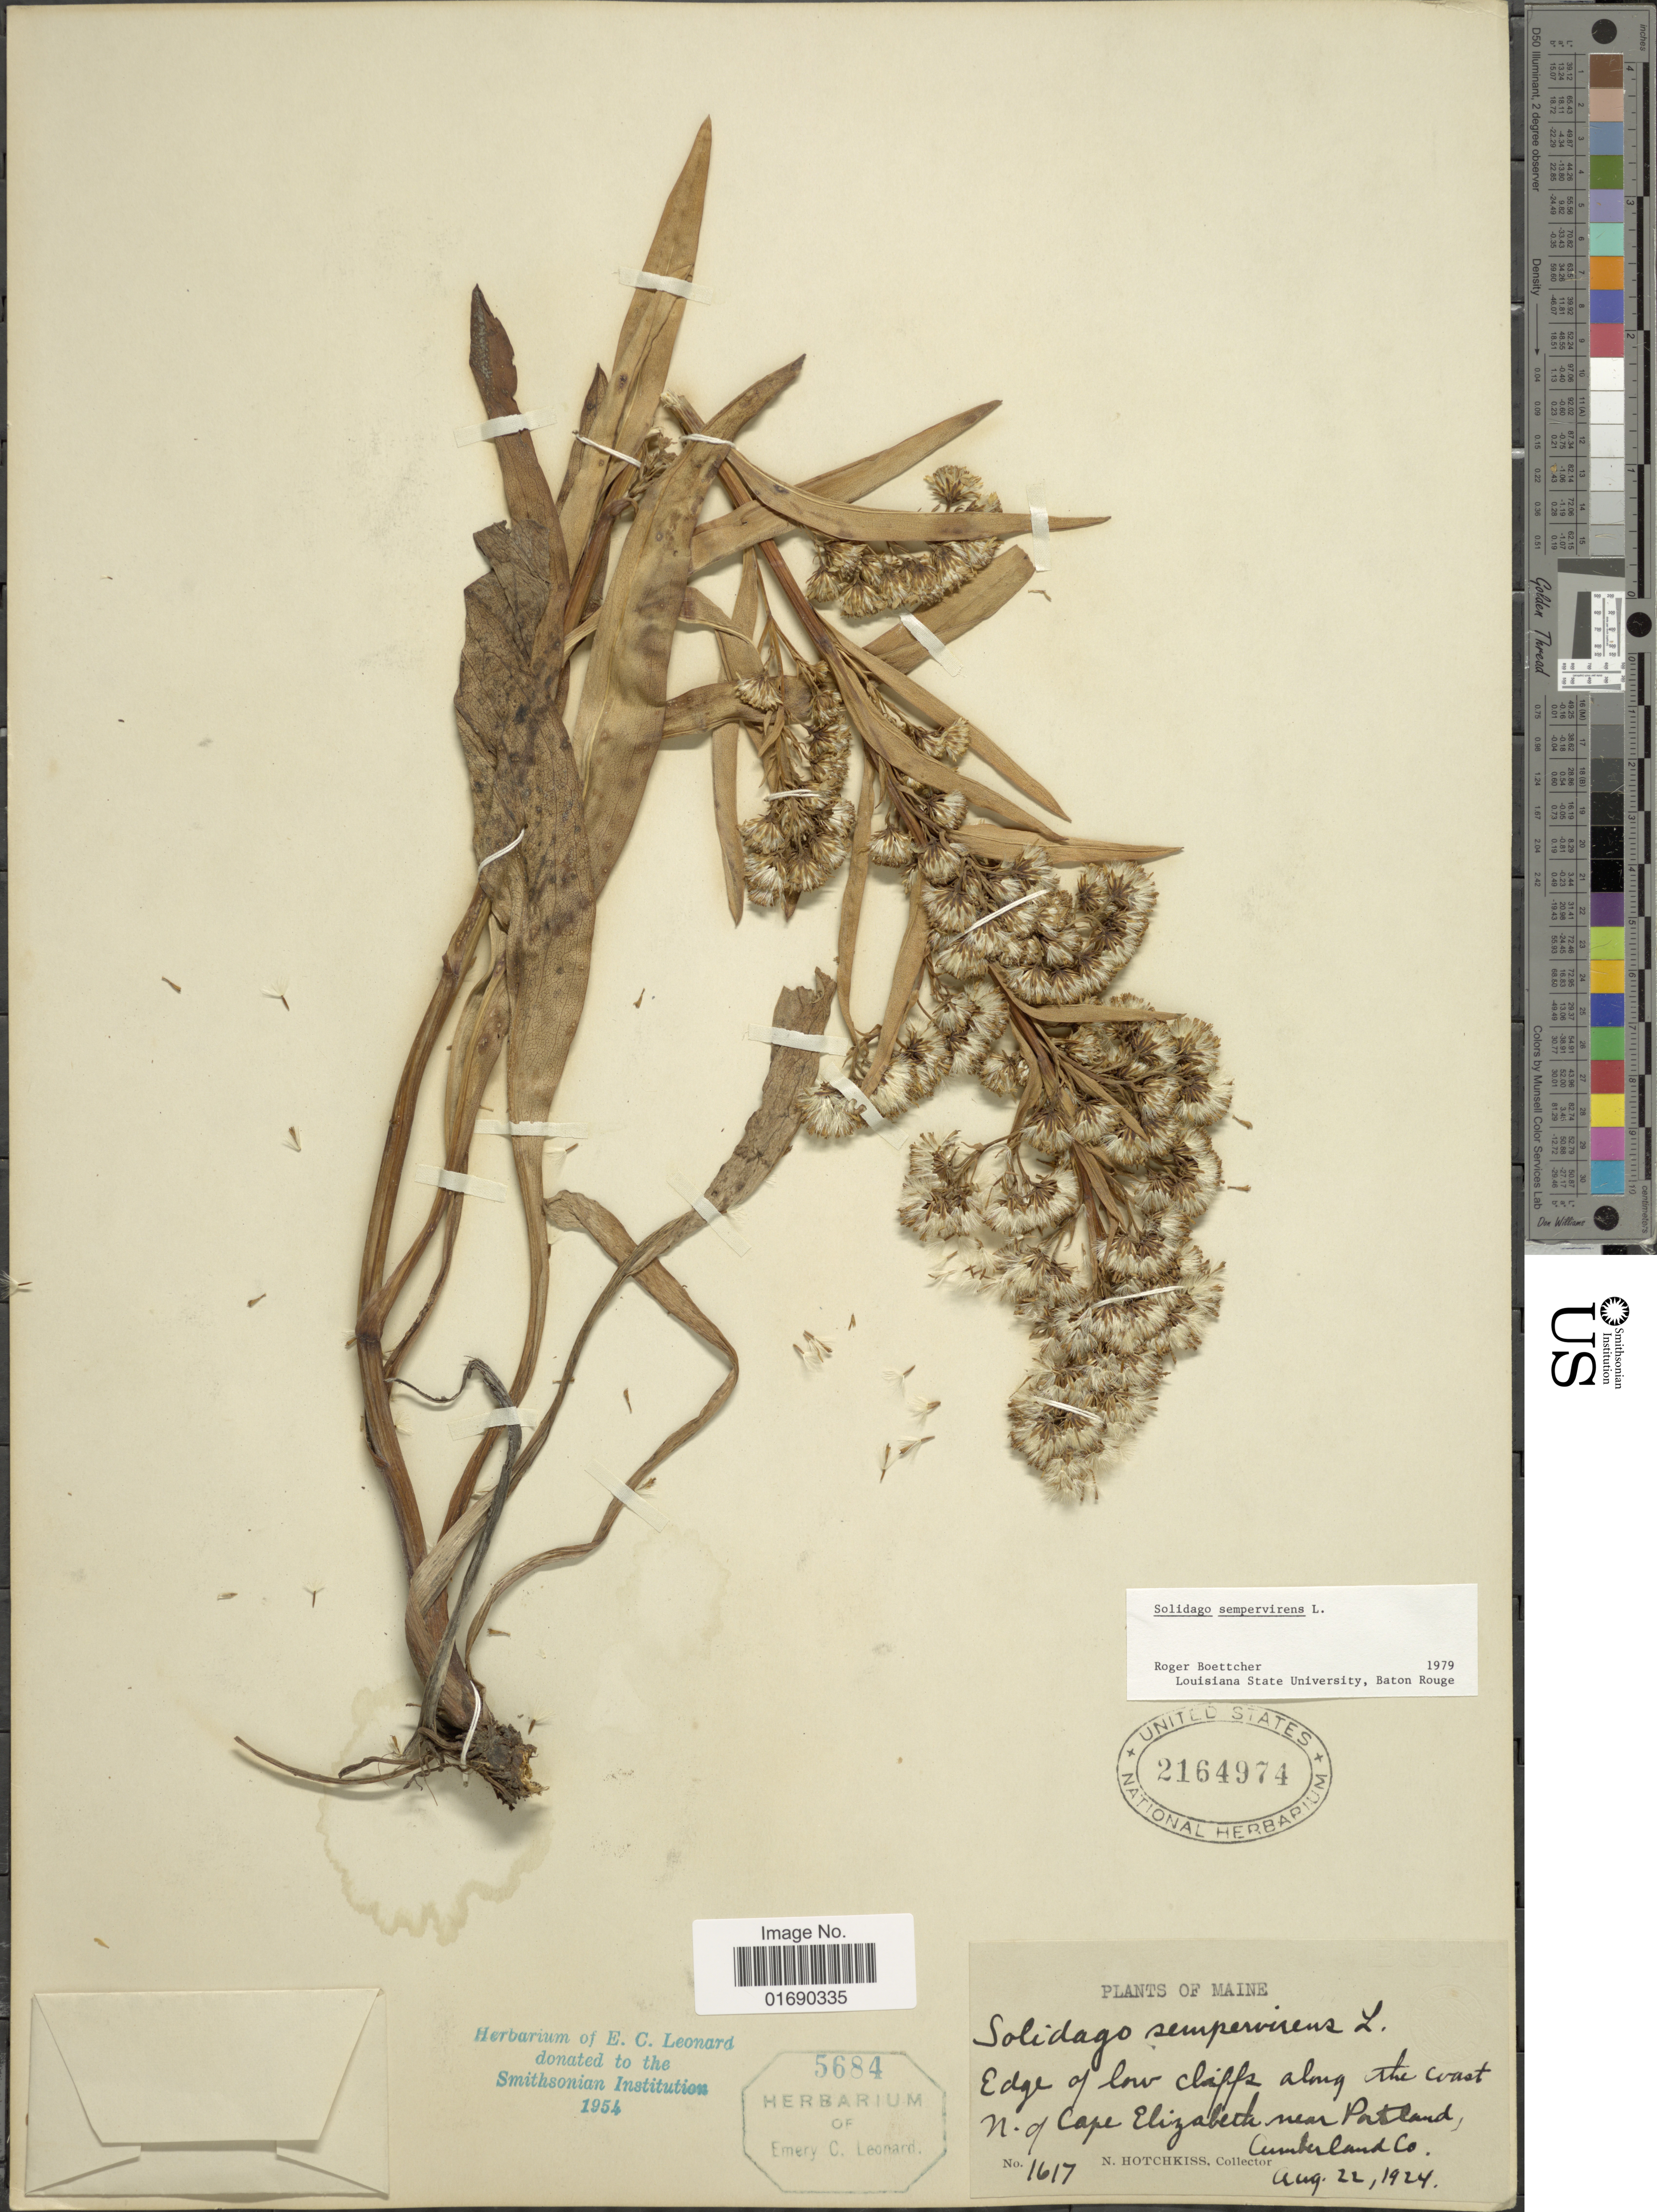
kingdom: Plantae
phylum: Tracheophyta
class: Magnoliopsida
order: Asterales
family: Asteraceae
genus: Solidago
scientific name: Solidago sempervirens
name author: L.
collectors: N. Hotchkiss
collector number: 1617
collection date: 1924-08-22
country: United States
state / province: Maine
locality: Edge of low cliffs along the coast N. of Cape Elizabeth near Potland, Cumberland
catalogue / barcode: US 2164974